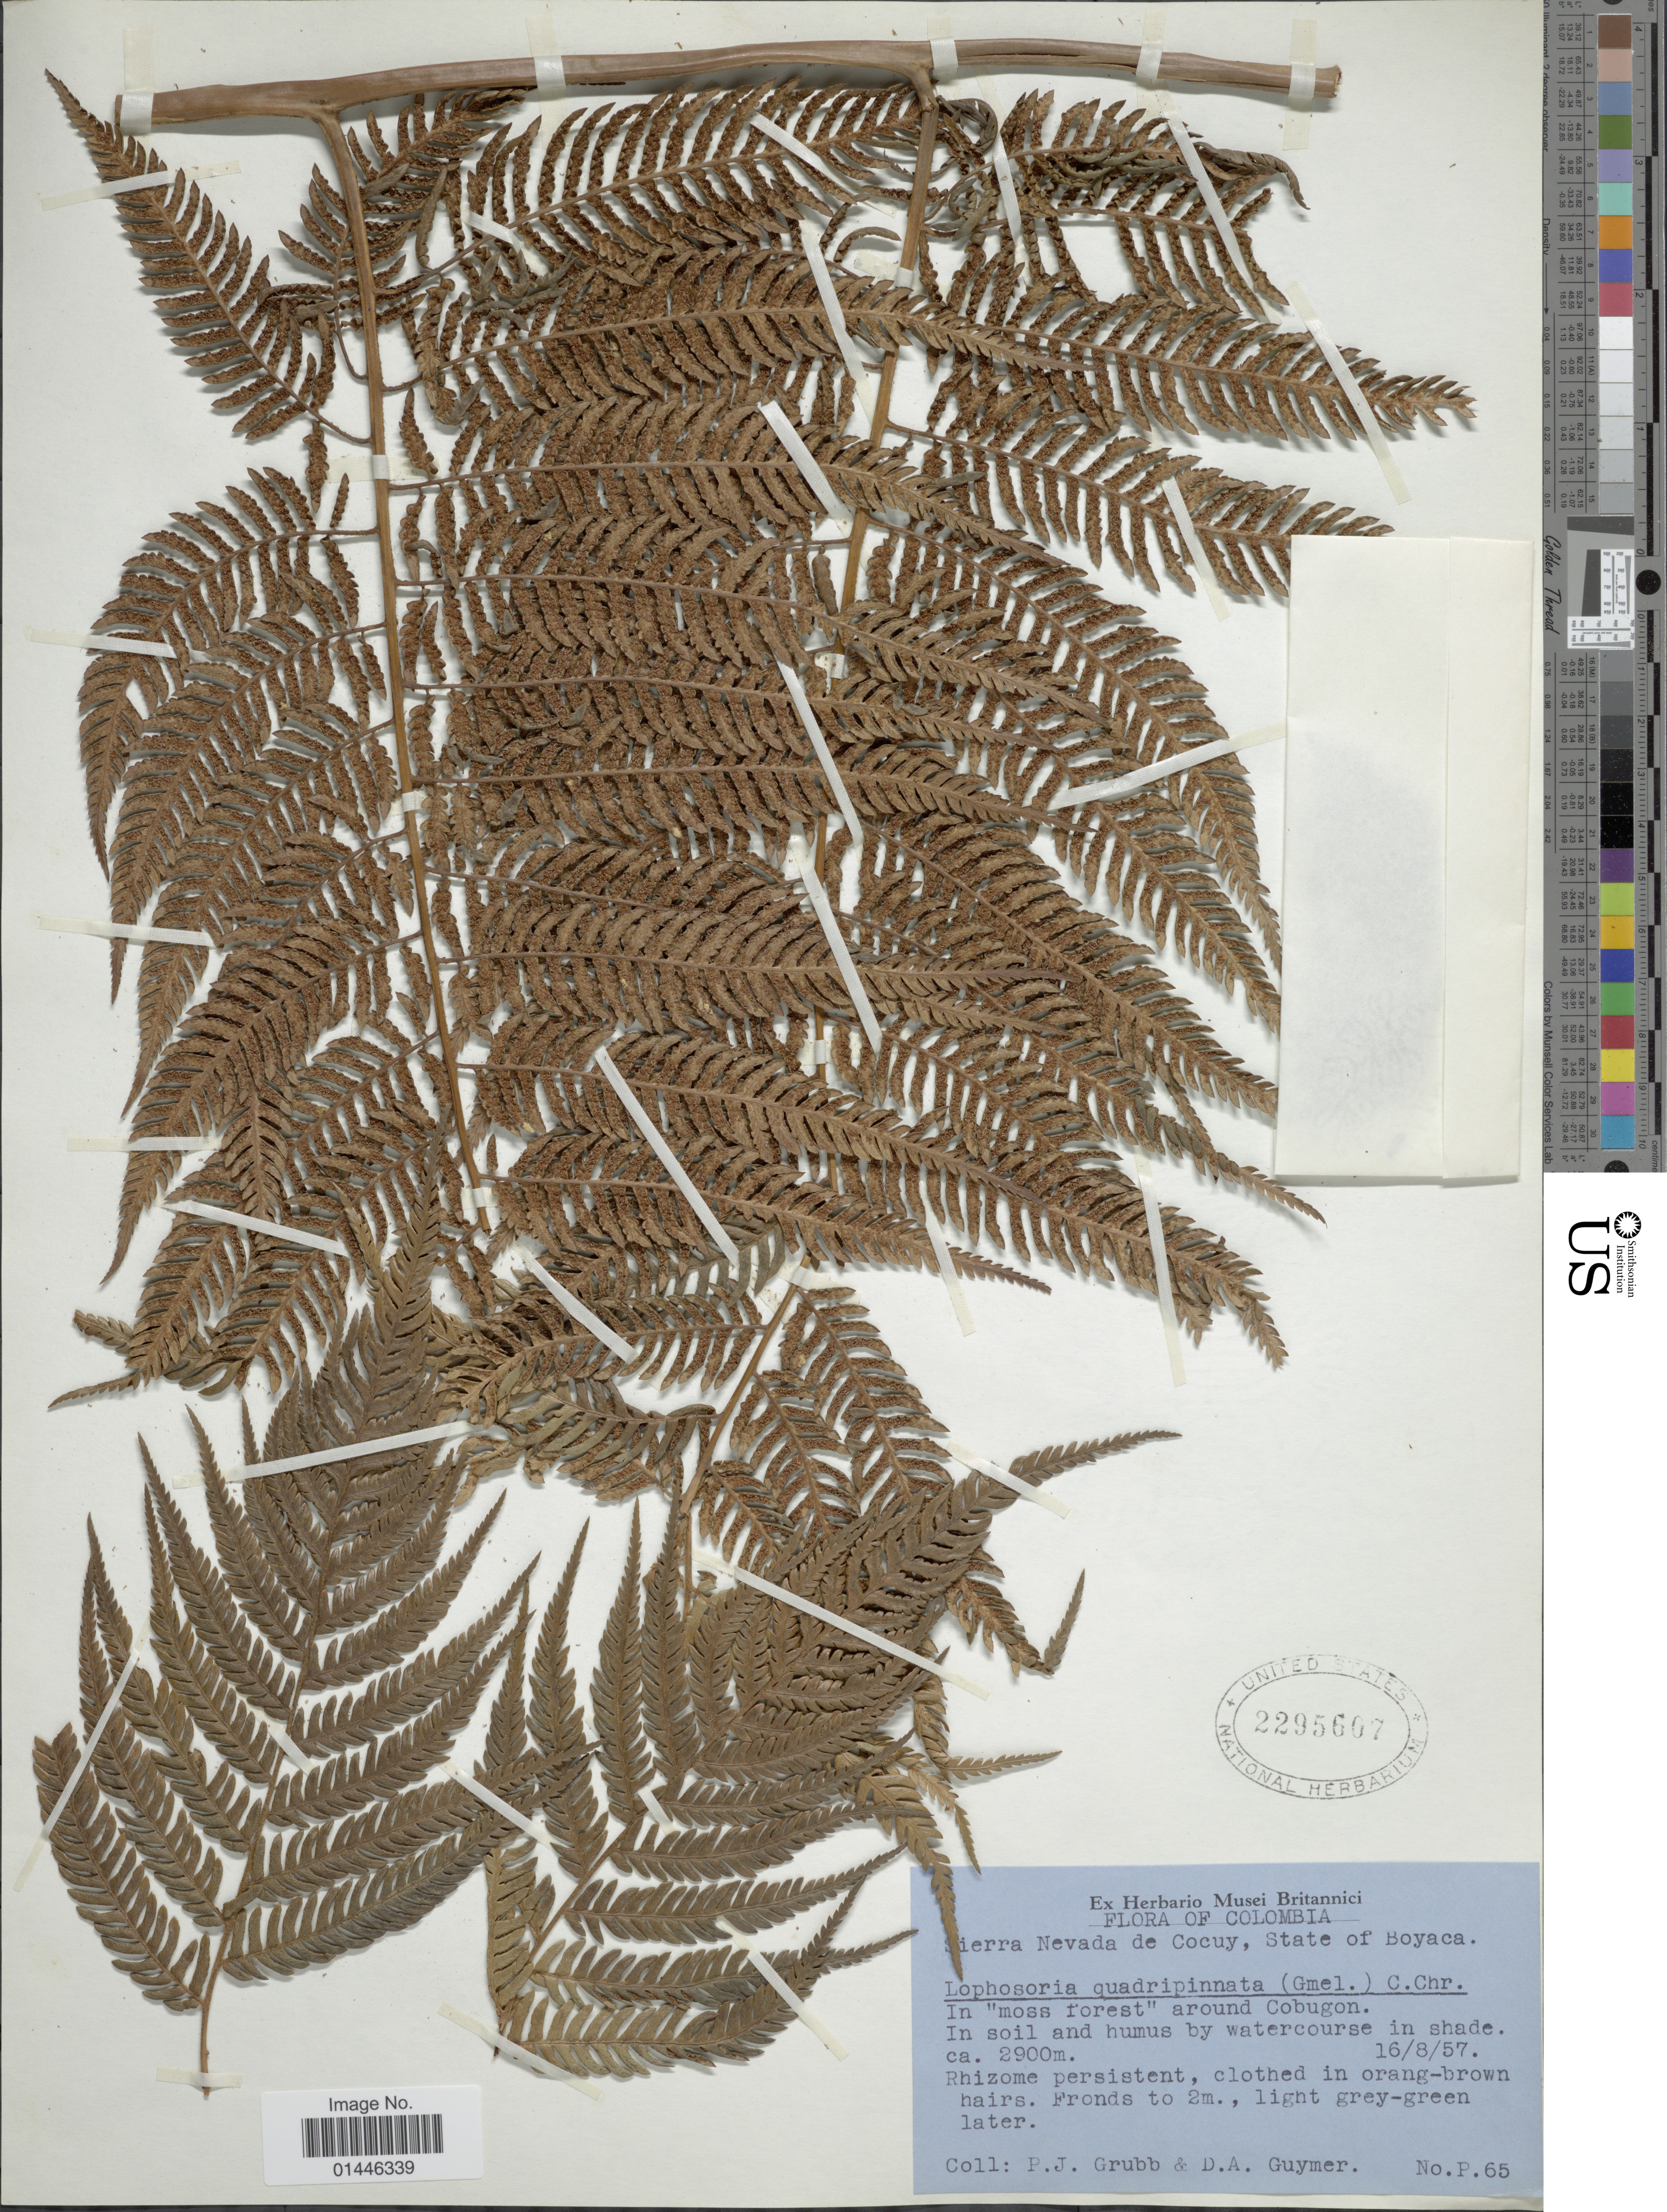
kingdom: Plantae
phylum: Tracheophyta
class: Polypodiopsida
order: Cyatheales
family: Dicksoniaceae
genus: Lophosoria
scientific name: Lophosoria quadripinnata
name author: (J.F. Gmel.) C. Chr.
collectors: P. J. Grubb & D. Guymer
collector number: P65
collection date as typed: Transcribed d/m/y: 16/8/57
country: Colombia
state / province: Boyacá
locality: Sierra Nevada de Cocuy. around Cobugon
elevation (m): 2900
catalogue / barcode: US 2295607